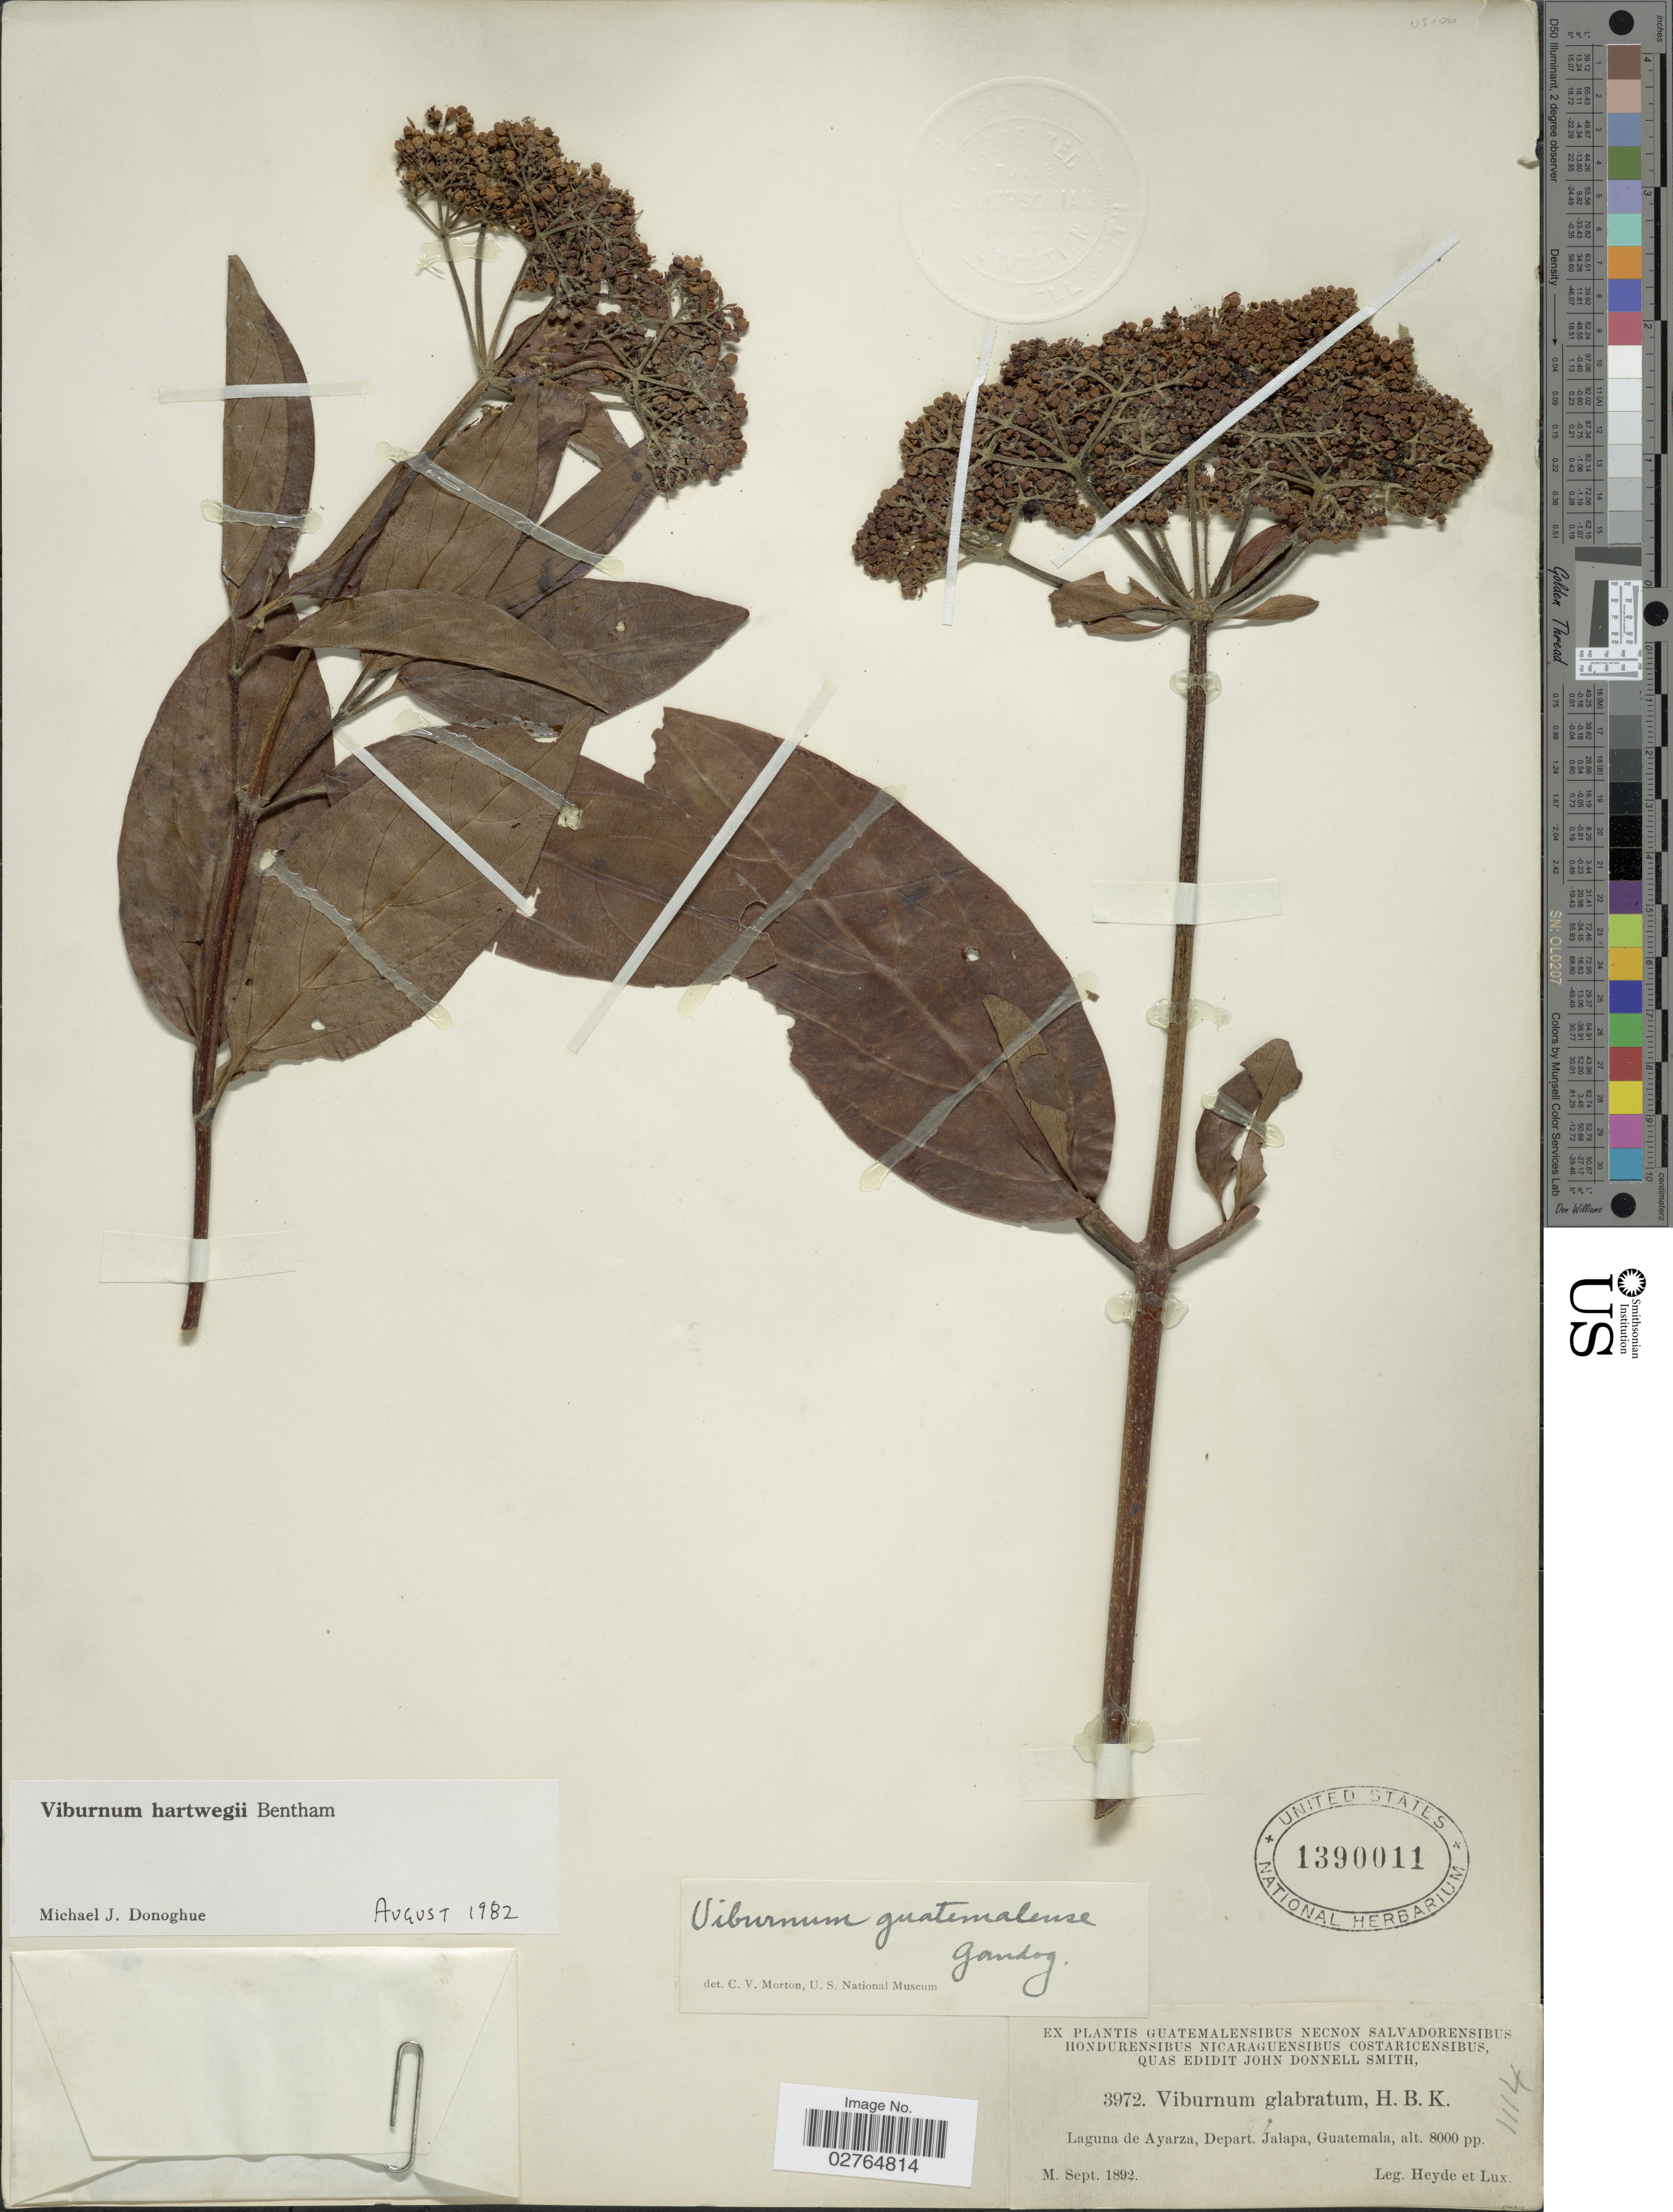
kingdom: Plantae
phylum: Tracheophyta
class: Magnoliopsida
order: Dipsacales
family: Viburnaceae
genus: Viburnum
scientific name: Viburnum hartwegii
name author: Benth.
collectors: Heyde & Lux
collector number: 3972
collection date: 1892-09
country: Guatemala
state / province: Jalapa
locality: Laguna de Ayarza. Depart. Jalapa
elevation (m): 2438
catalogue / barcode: US 1390011